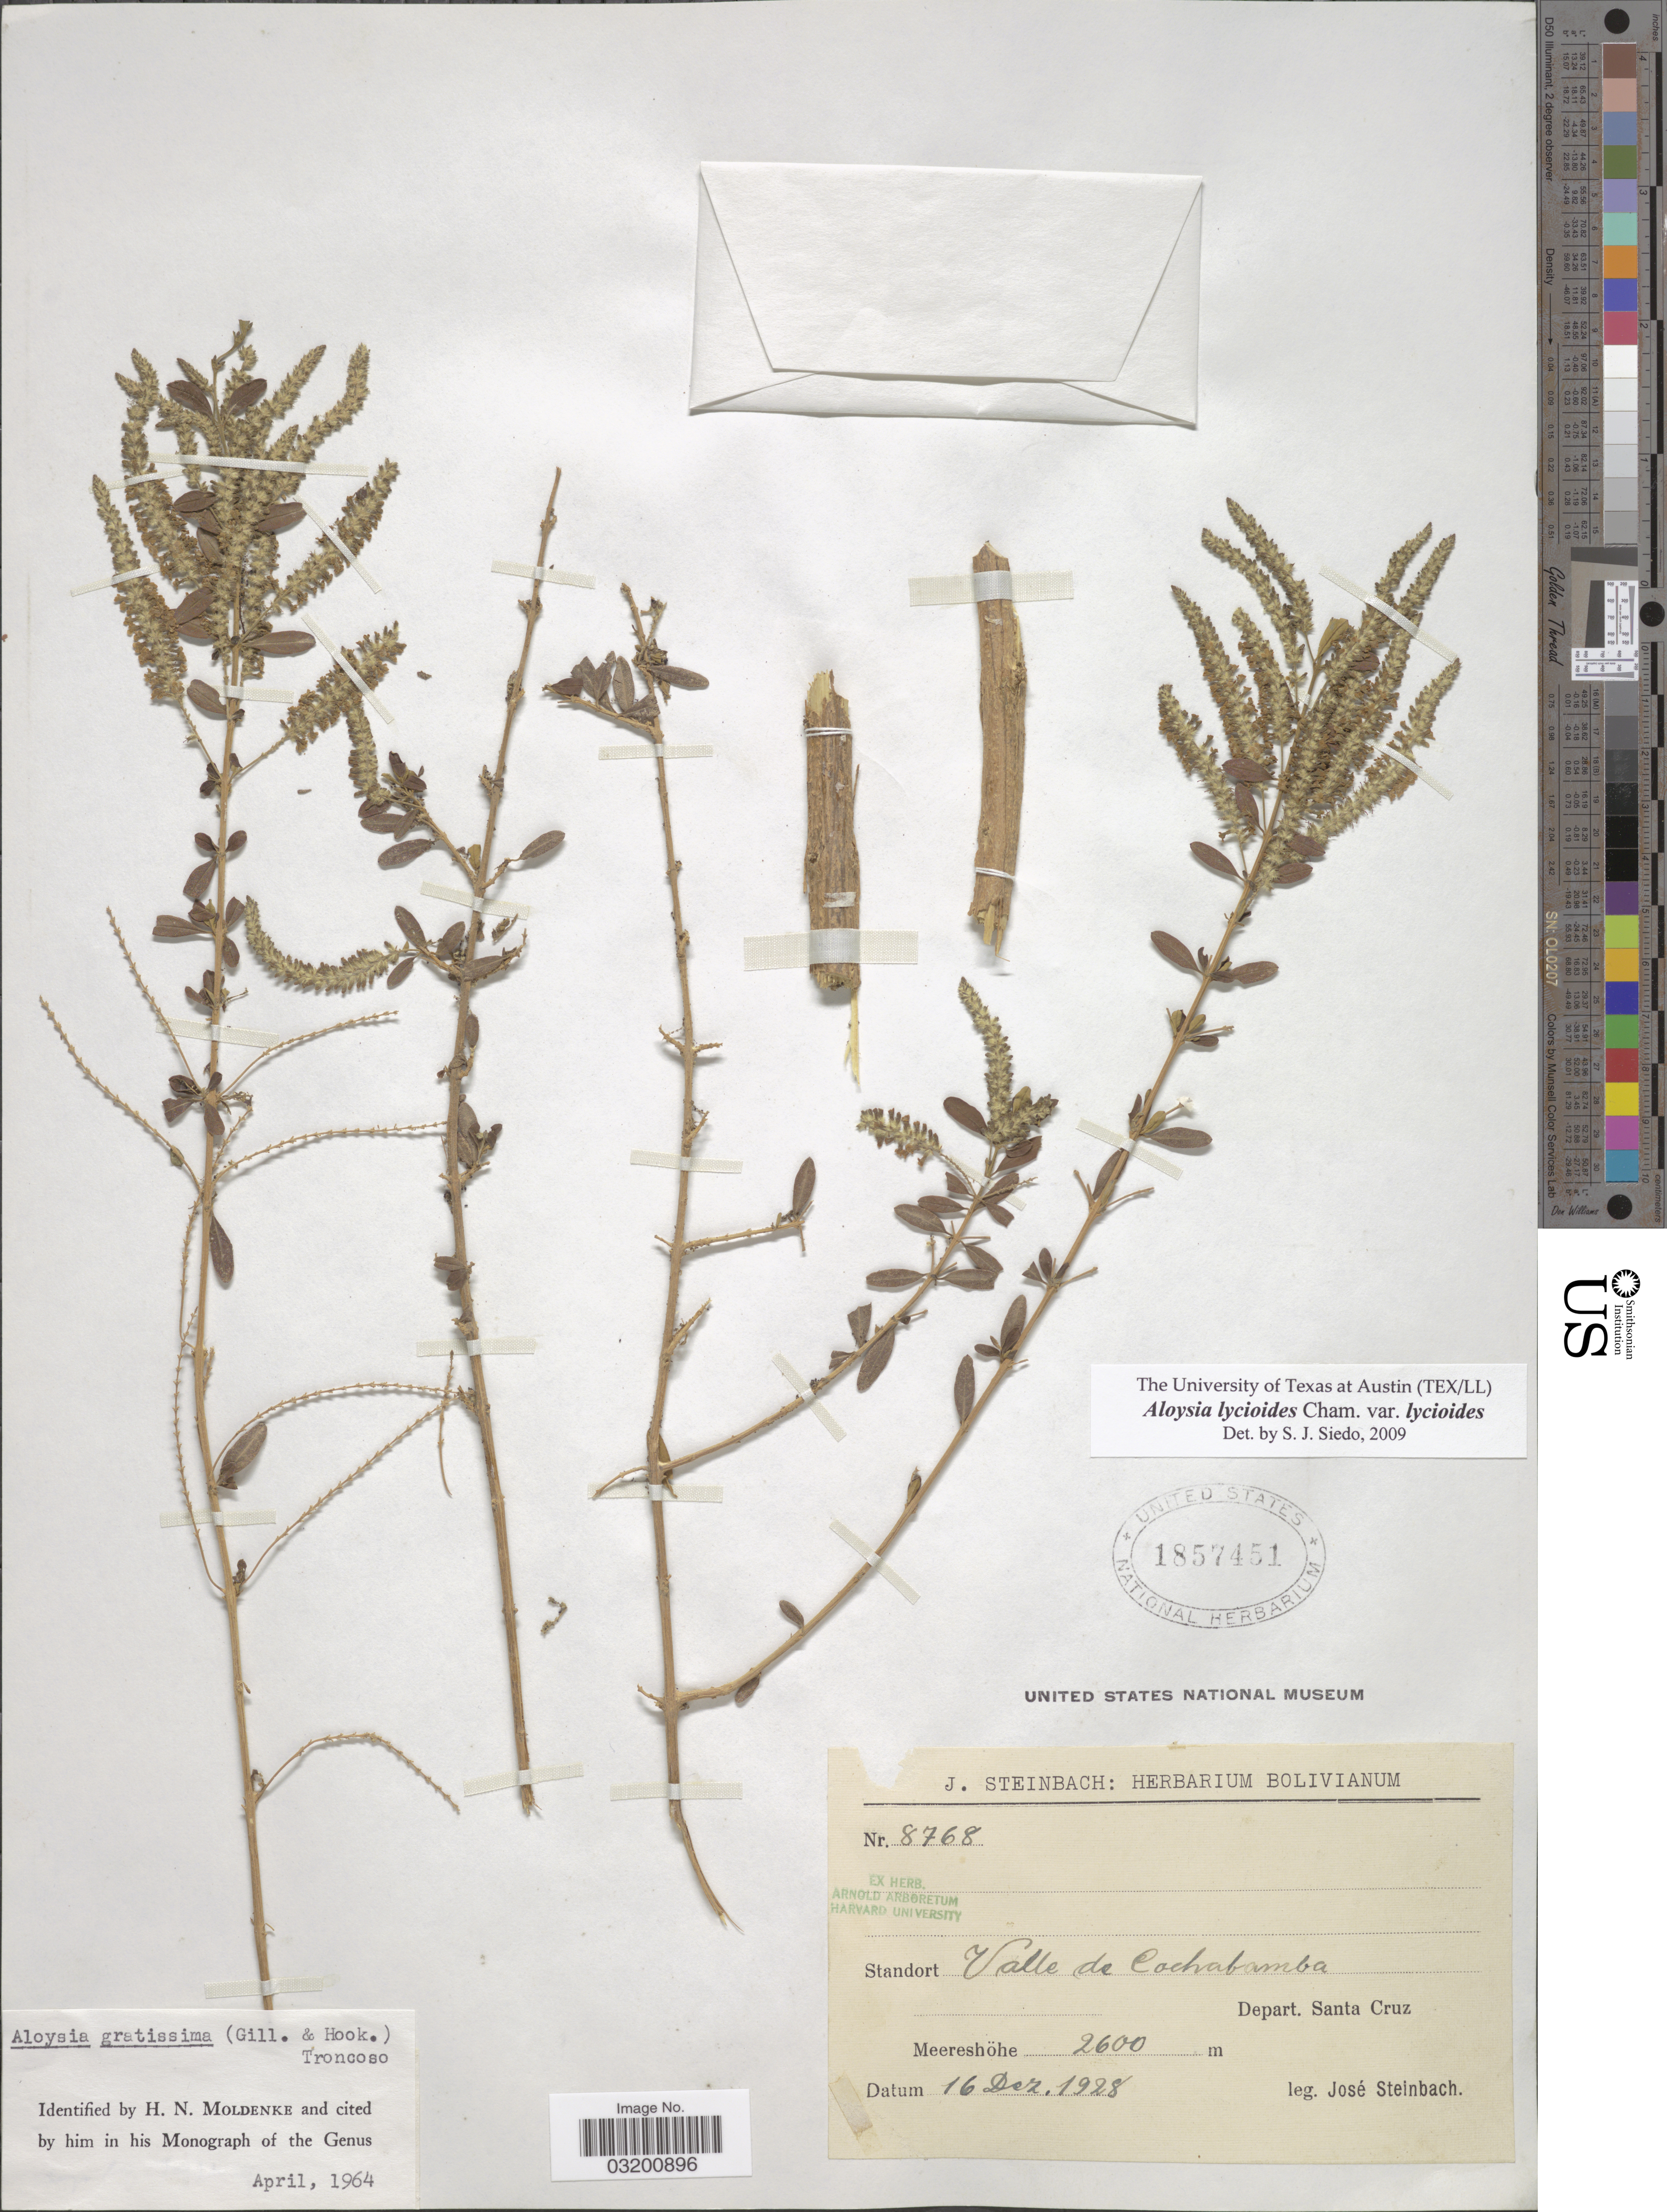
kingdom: Plantae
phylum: Tracheophyta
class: Magnoliopsida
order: Lamiales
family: Verbenaceae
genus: Aloysia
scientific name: Aloysia lycioides var. lycioides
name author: Cham.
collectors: J. Steinbach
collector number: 8768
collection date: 1928-12-16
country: Bolivia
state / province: Santa Cruz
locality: Standort Valle de Cochabamba. Depart. Santa Cruz.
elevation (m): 2600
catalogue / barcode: US 1857451